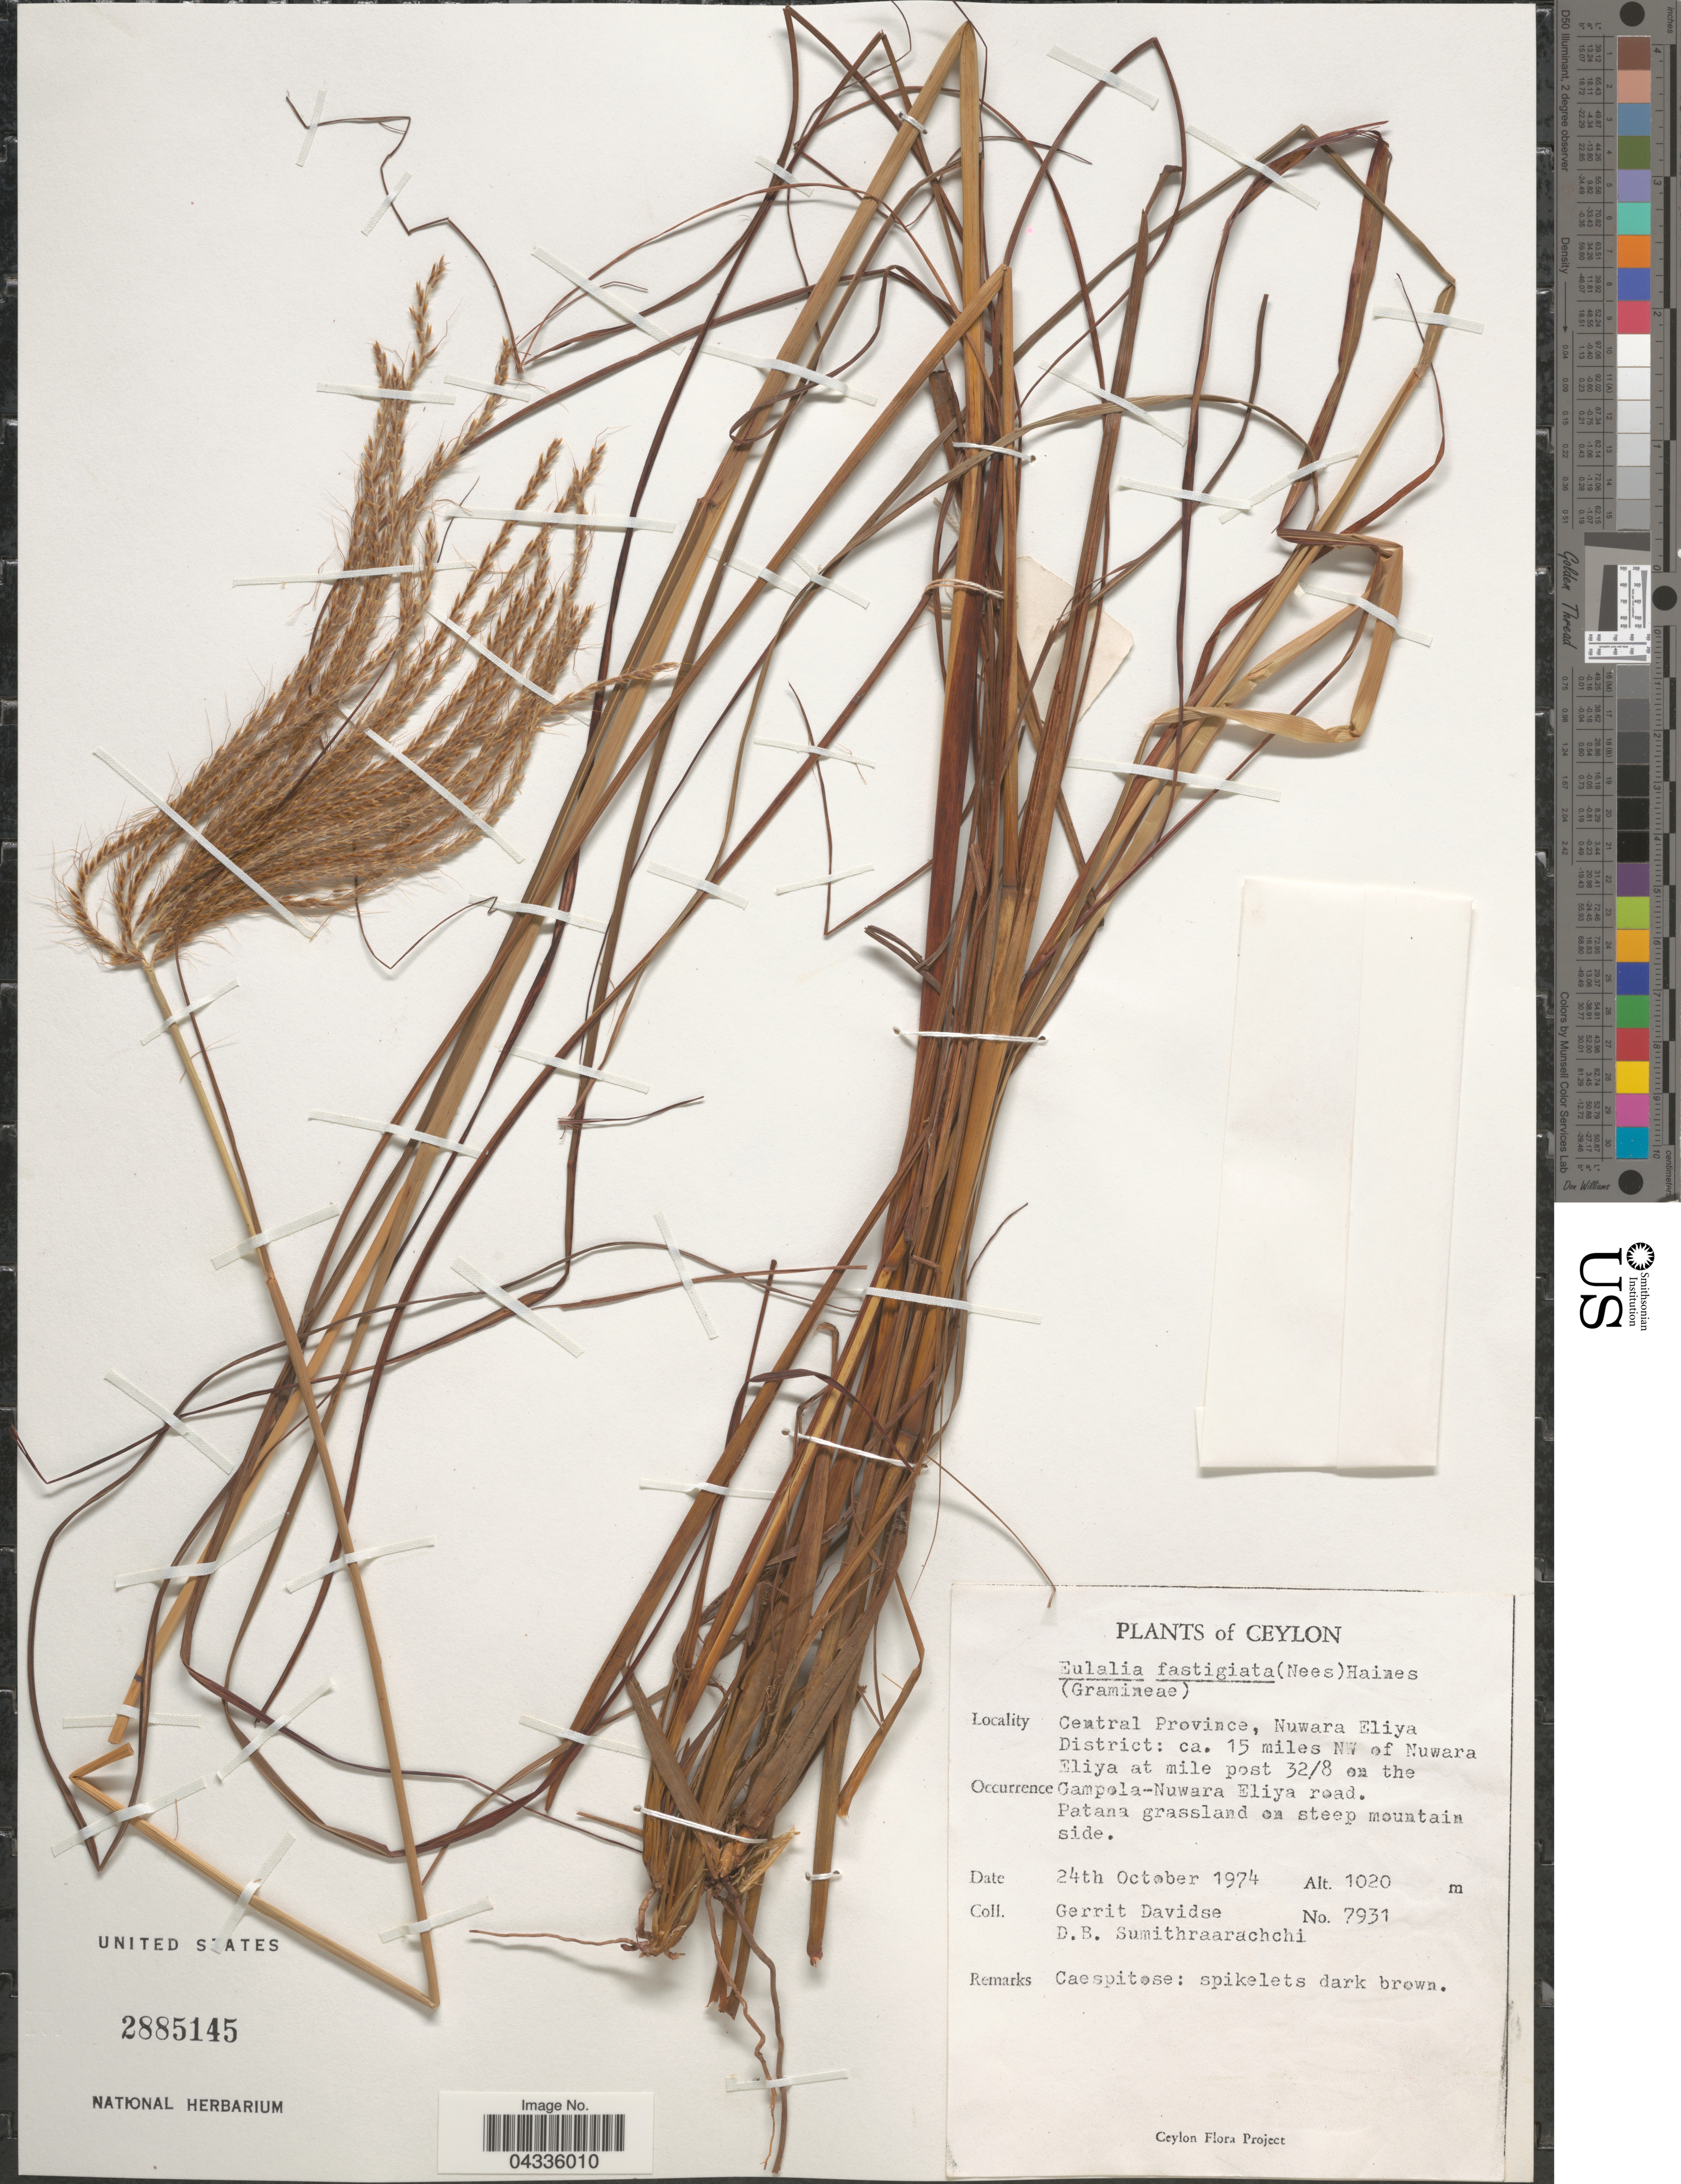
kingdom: Plantae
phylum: Tracheophyta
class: Liliopsida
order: Poales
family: Poaceae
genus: Eulalia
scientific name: Eulalia fastigiata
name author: (Nees) Stapf ex Bor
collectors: G. Davidse & D. B. Sumithraarachchi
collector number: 7931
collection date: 1974-10-24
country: Sri Lanka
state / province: Central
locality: Ceylon. Nuwara Eliya District: ca. 15 miles NW of Nuwara Eliya at mile post 32/8 on the Campola-Nuwara Eliya road.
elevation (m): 1020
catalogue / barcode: US 2885145